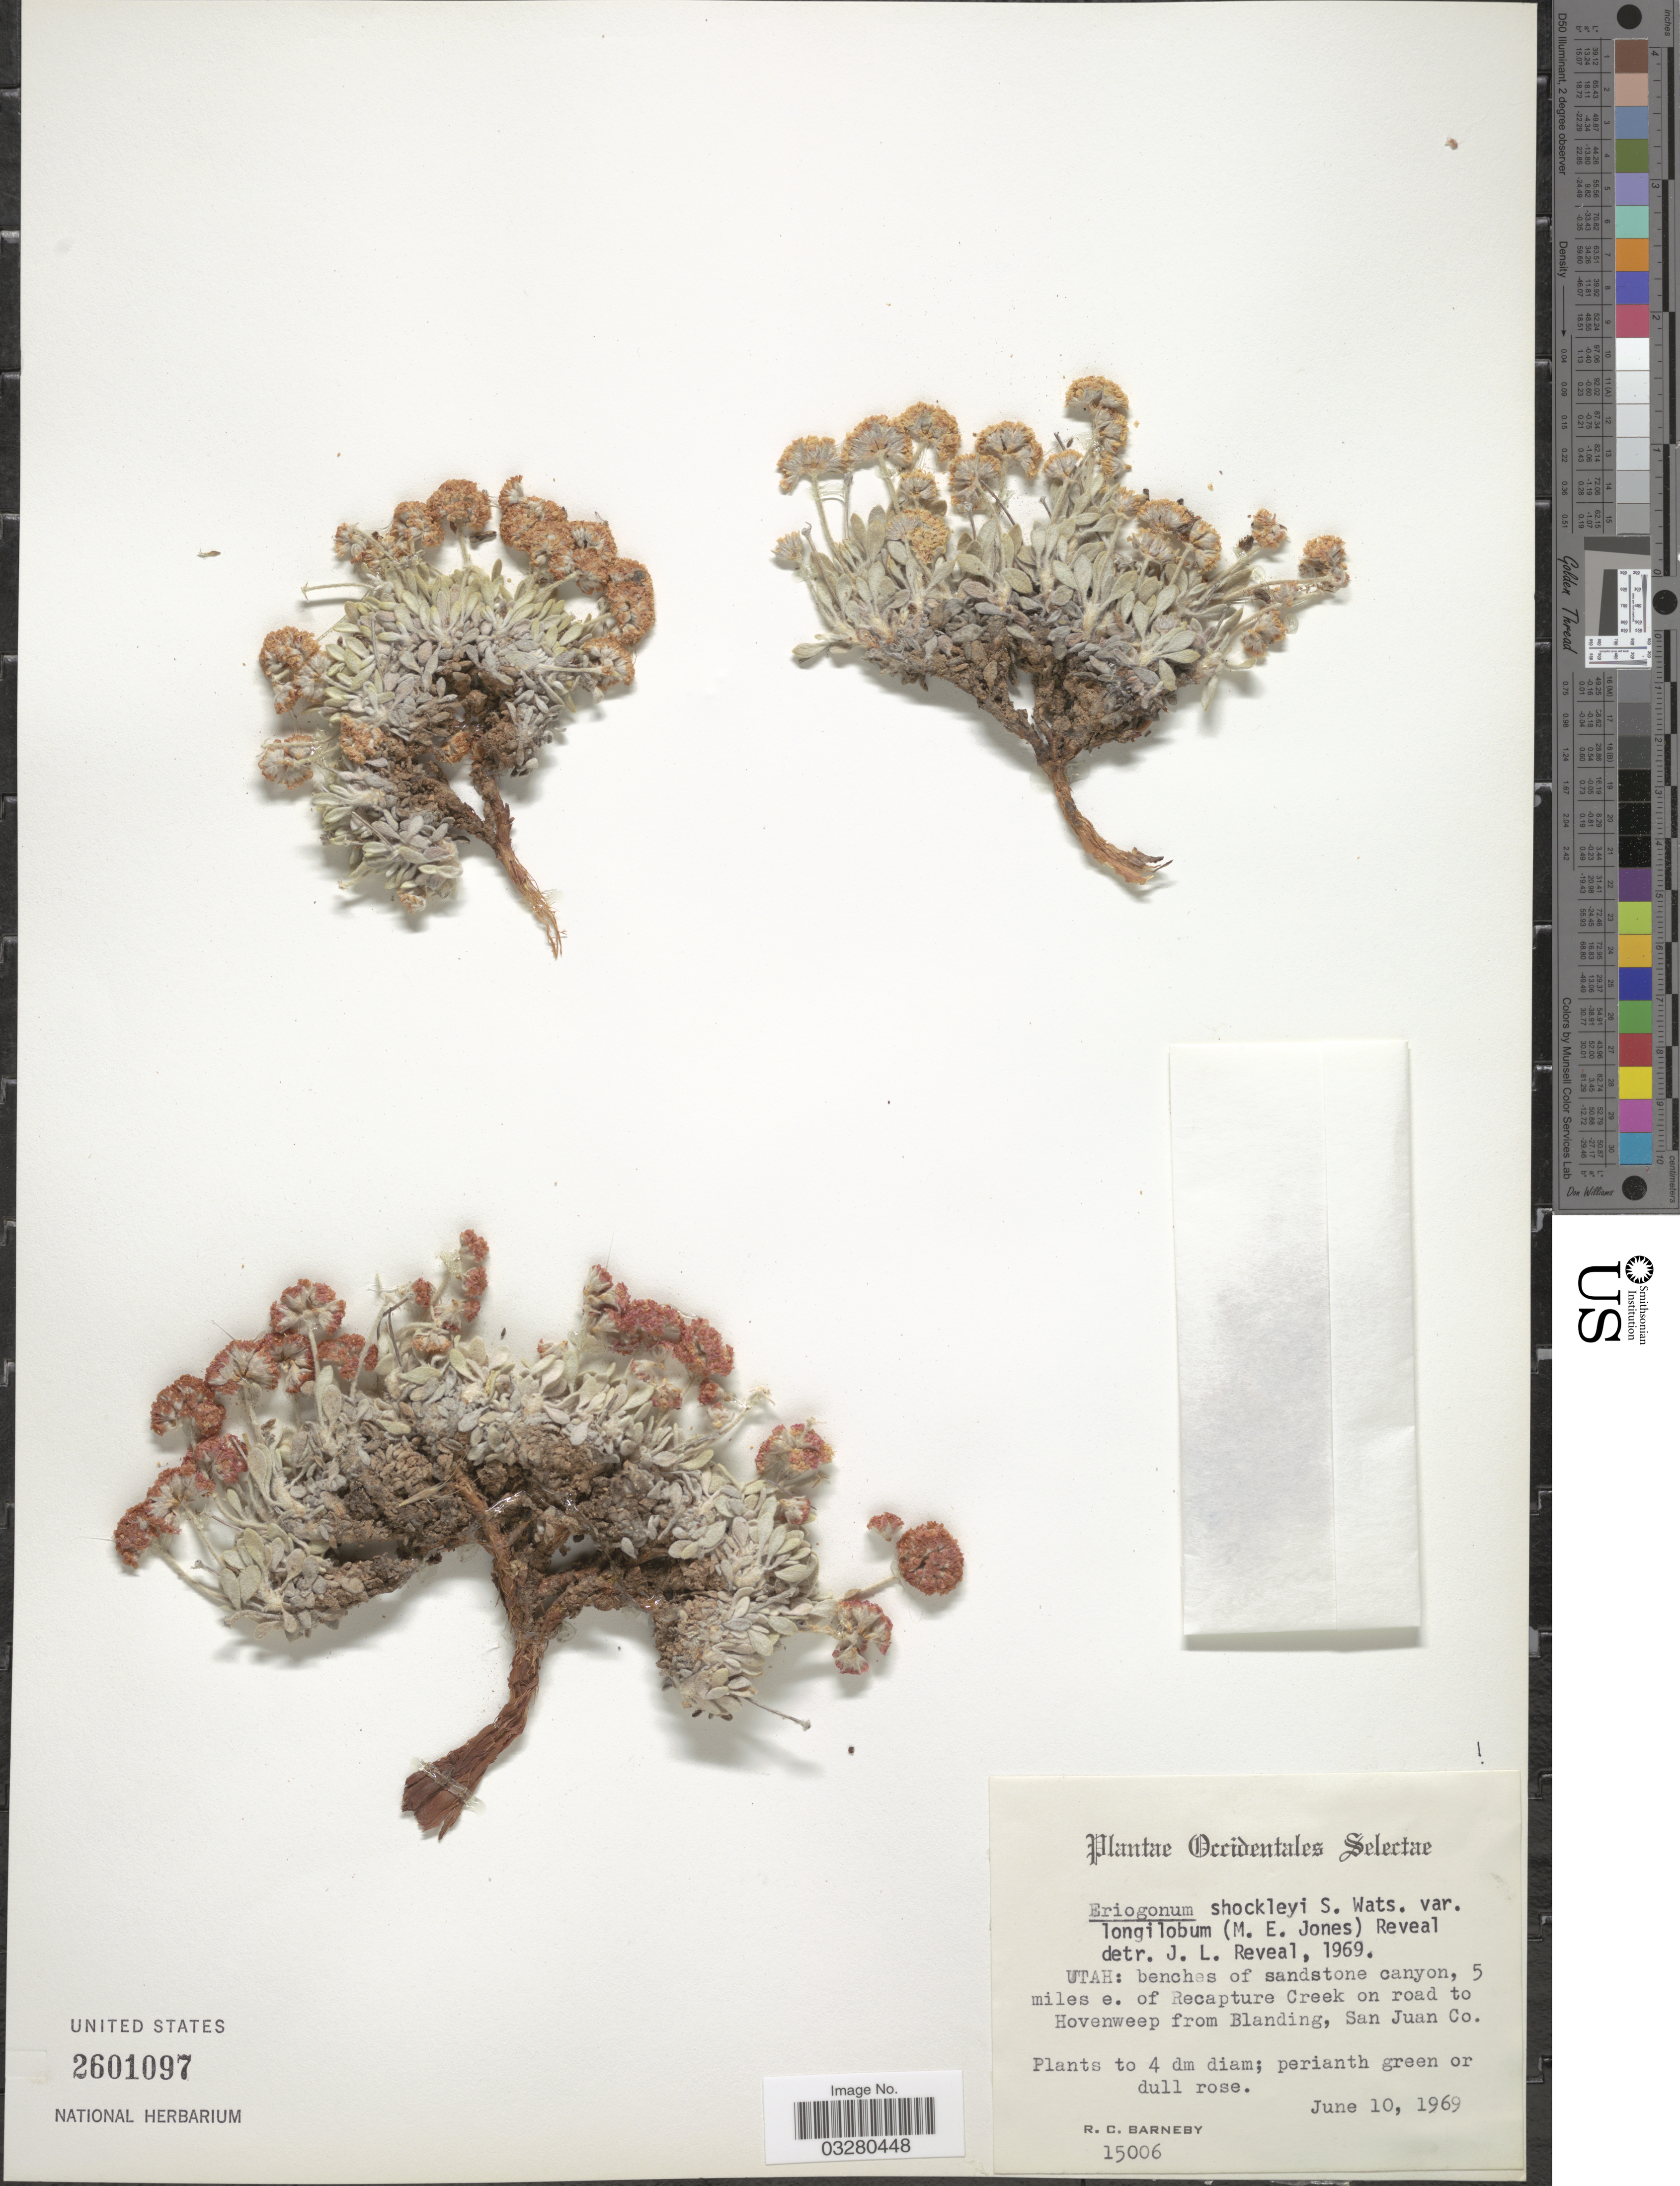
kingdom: Plantae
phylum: Tracheophyta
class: Magnoliopsida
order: Caryophyllales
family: Polygonaceae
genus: Eriogonum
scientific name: Eriogonum shockleyi var. longilobum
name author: (M.E. Jones) Reveal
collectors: R. C. Barneby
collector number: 15006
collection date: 1969-06-10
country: United States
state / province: Utah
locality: Occidentales Selectae. Benches of sandstone canyon, 5 miles e. of Recapture Creek on road to Hovenweep from Blanding, San Juan Co.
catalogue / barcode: US 2601097